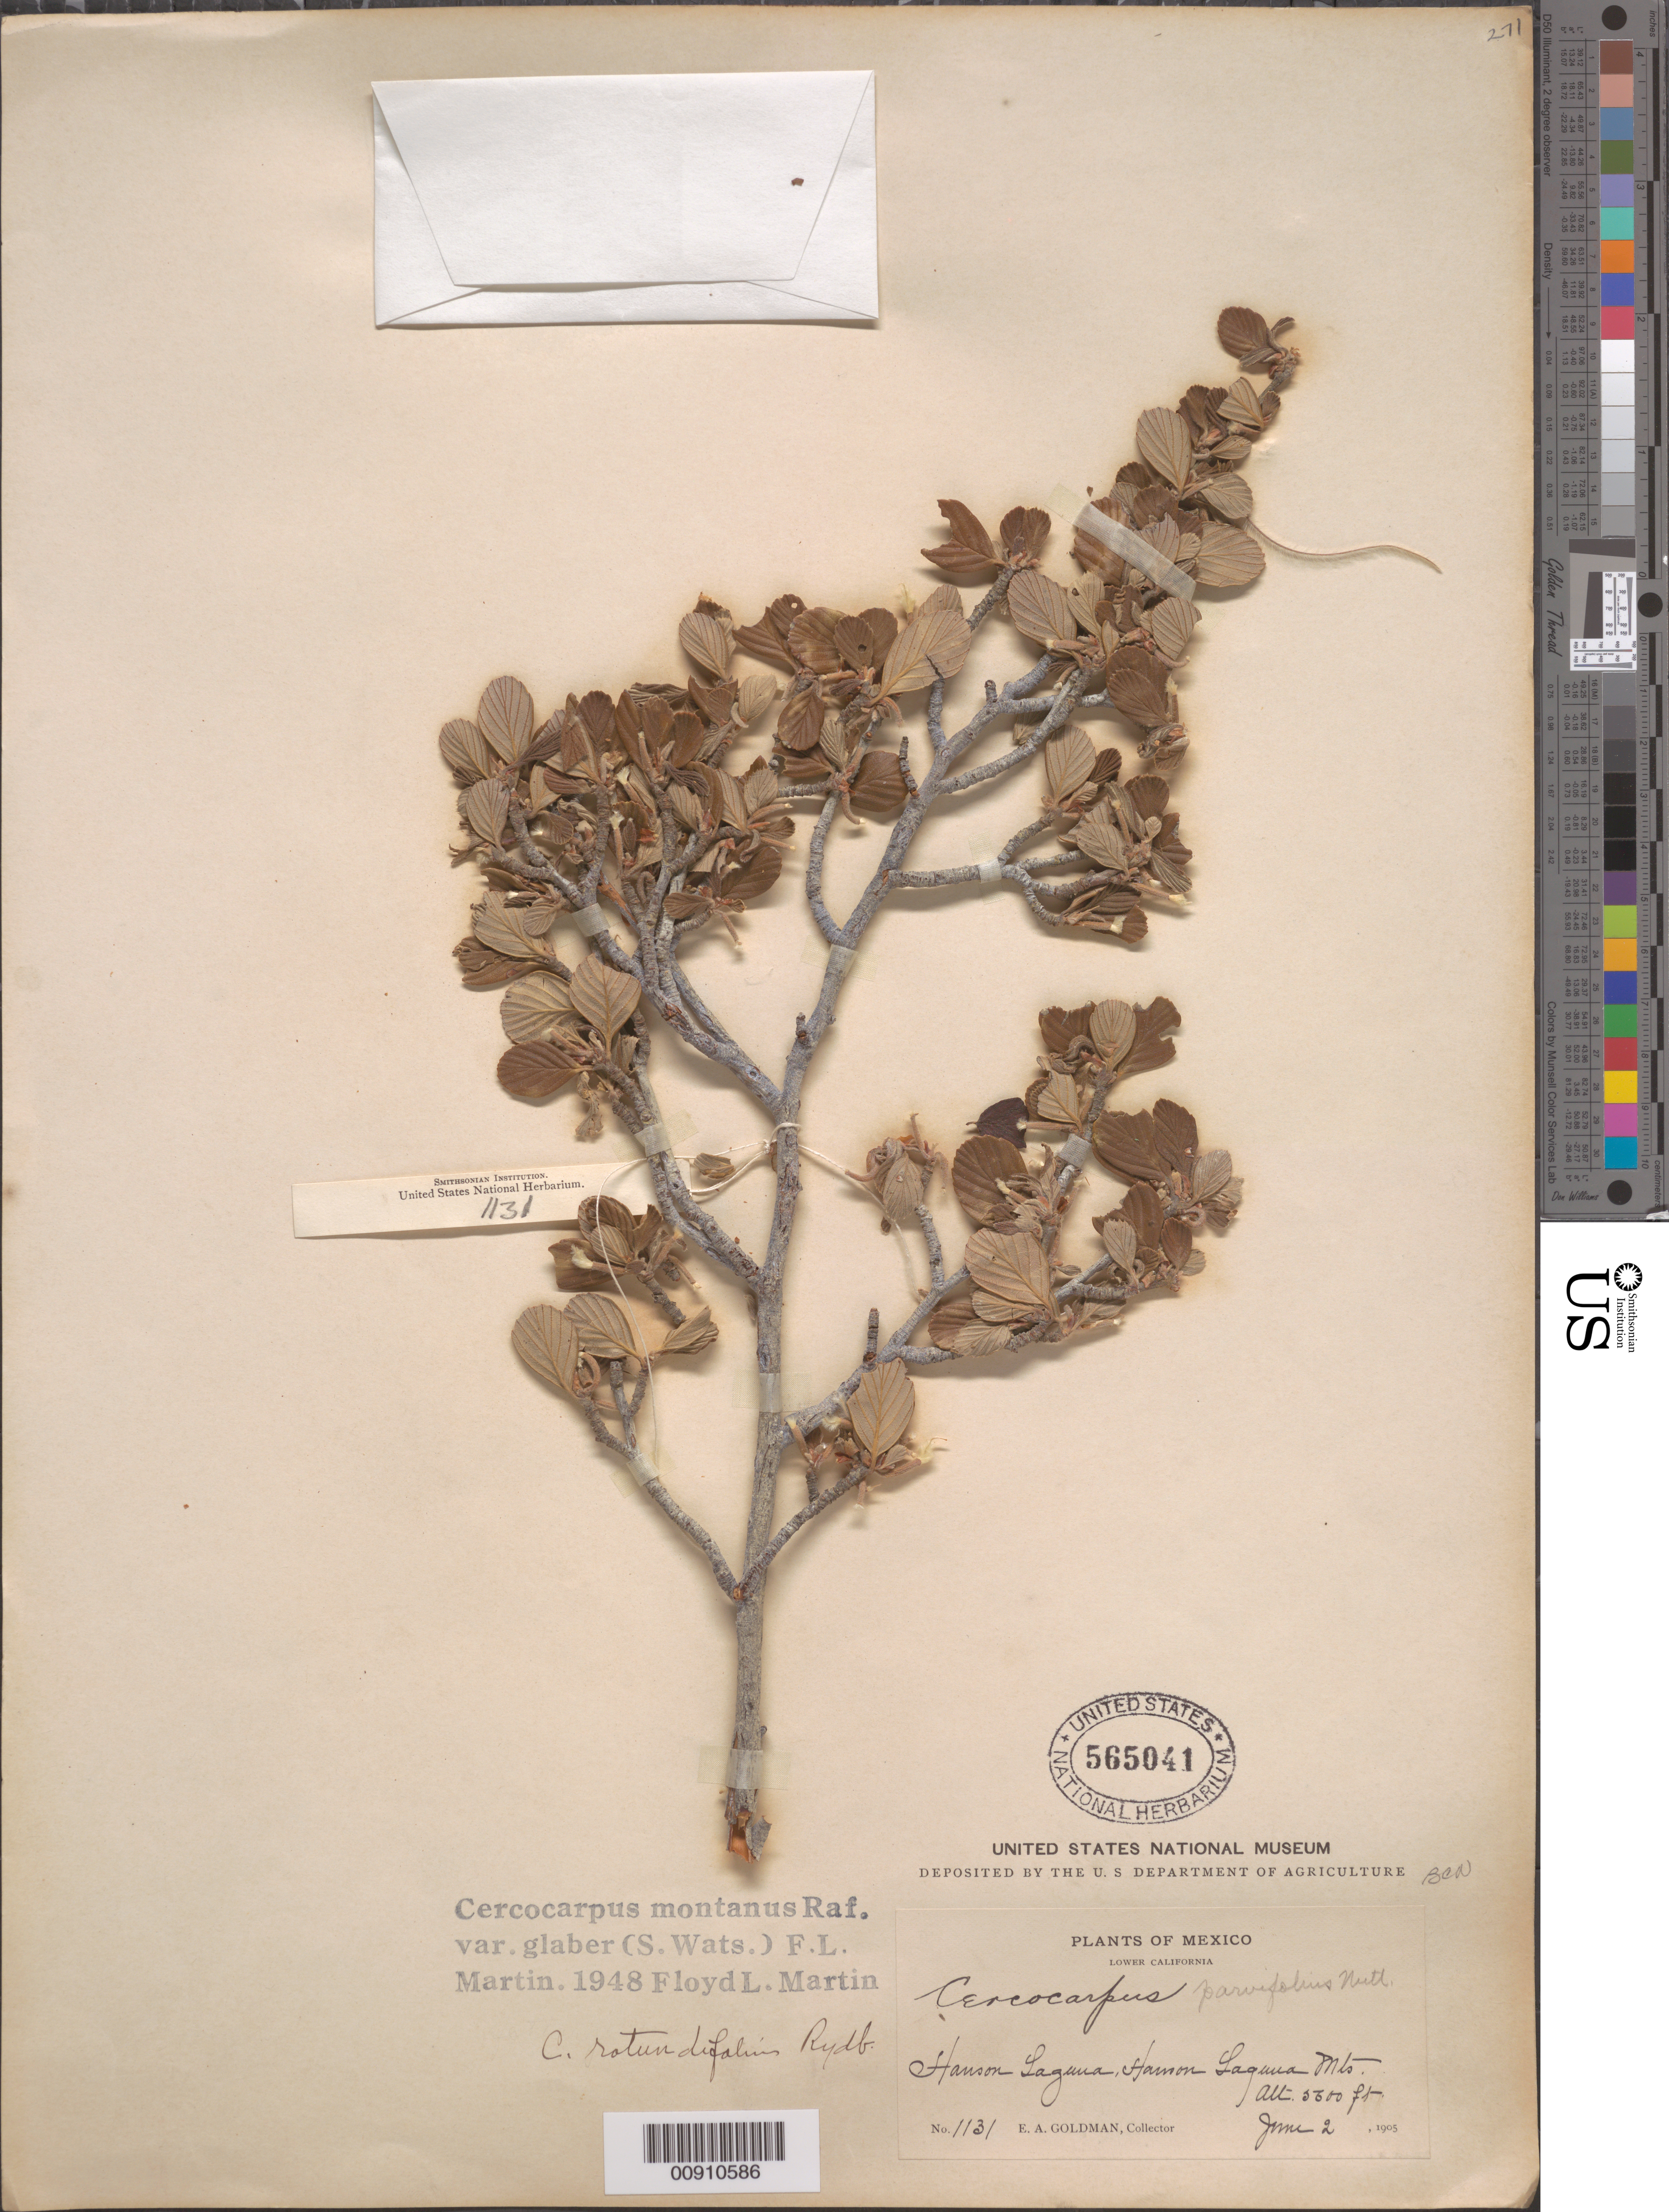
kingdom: Plantae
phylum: Tracheophyta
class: Magnoliopsida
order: Rosales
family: Rosaceae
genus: Cercocarpus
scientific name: Cercocarpus montanus var. glaber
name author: (S. Watson) F.L. Martin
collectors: E. A. Goldman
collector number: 1131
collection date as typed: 02 Jun 1905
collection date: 1905-06-02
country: Mexico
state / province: Baja California Norte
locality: Hanson Laguna, Hanson Laguna Mts.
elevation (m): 1707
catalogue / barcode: US 565041